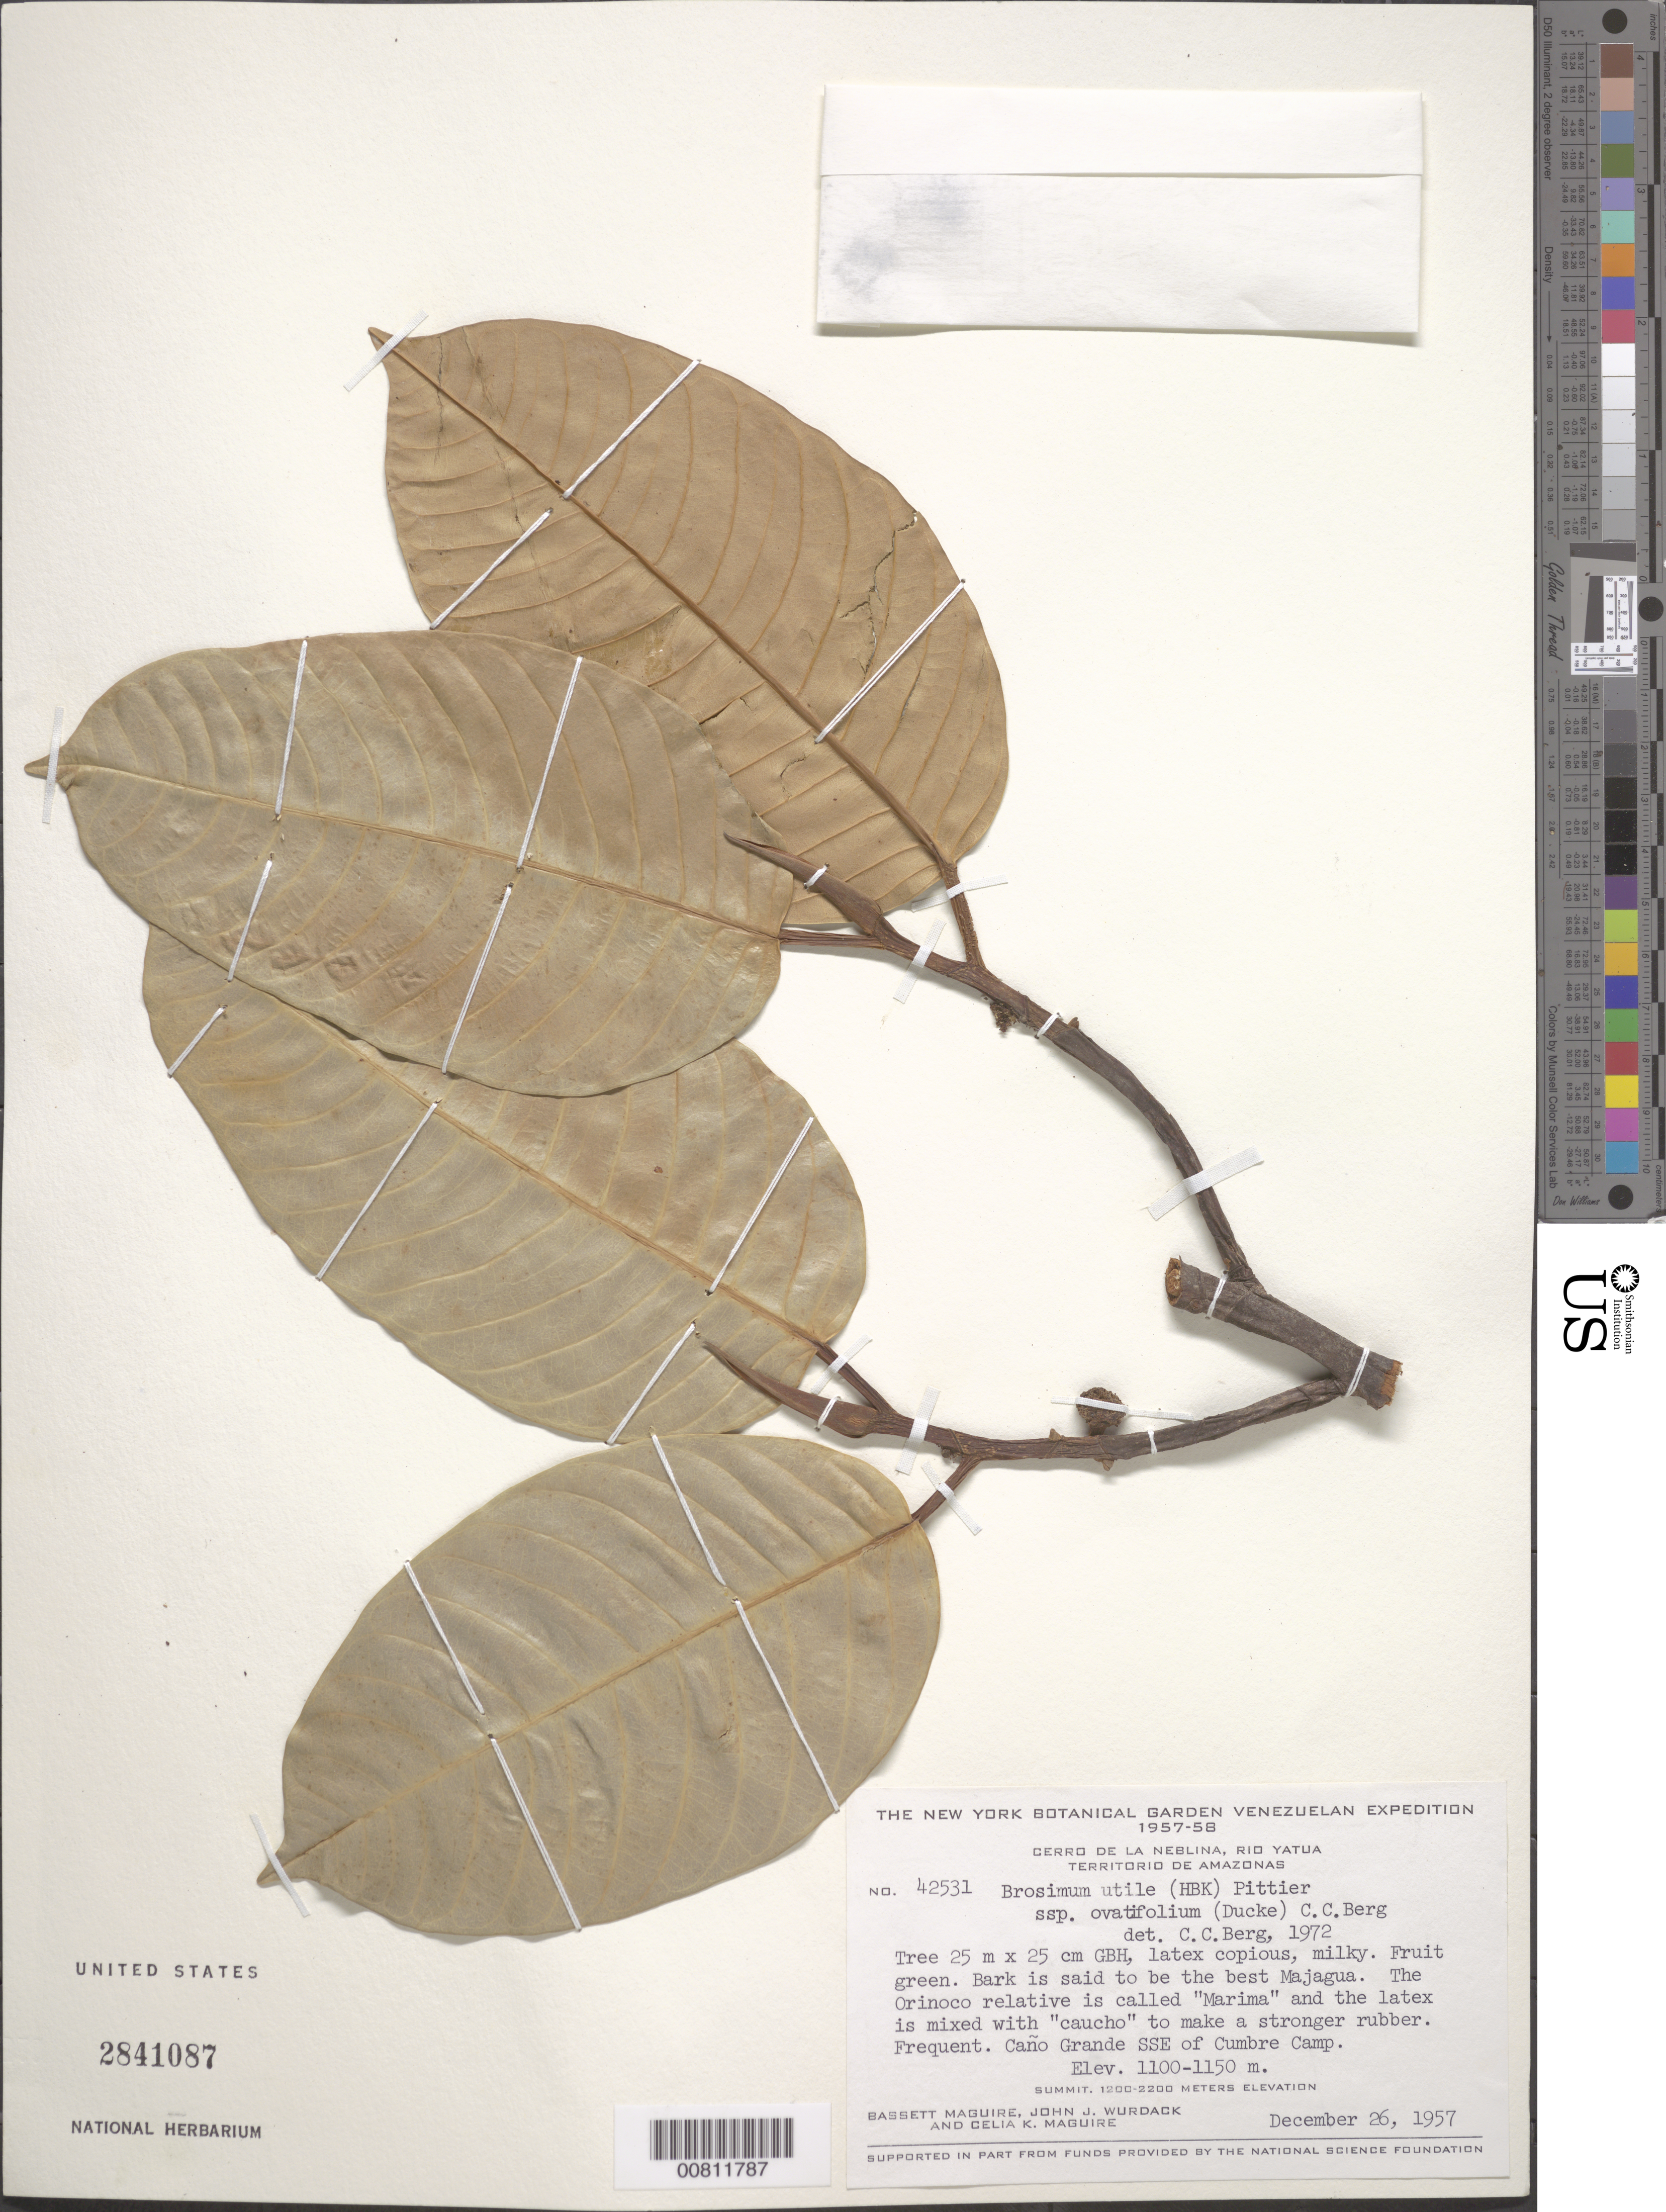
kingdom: Plantae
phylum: Tracheophyta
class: Magnoliopsida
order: Rosales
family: Moraceae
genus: Brosimum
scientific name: Brosimum utile subsp. ovatifolium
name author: (Ducke) C.C. Berg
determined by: Berg, C. C.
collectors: B. Maguire, J. J. Wurdack & C. K. Maguire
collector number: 42531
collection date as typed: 26-Dec-57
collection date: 1957-12-26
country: Venezuela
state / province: Amazonas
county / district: Río Negro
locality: Cerro de la Neblina, Río Yatua, Caño Grande, SSE of Cumbre Camp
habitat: Baño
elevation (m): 1100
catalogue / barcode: US 2841087